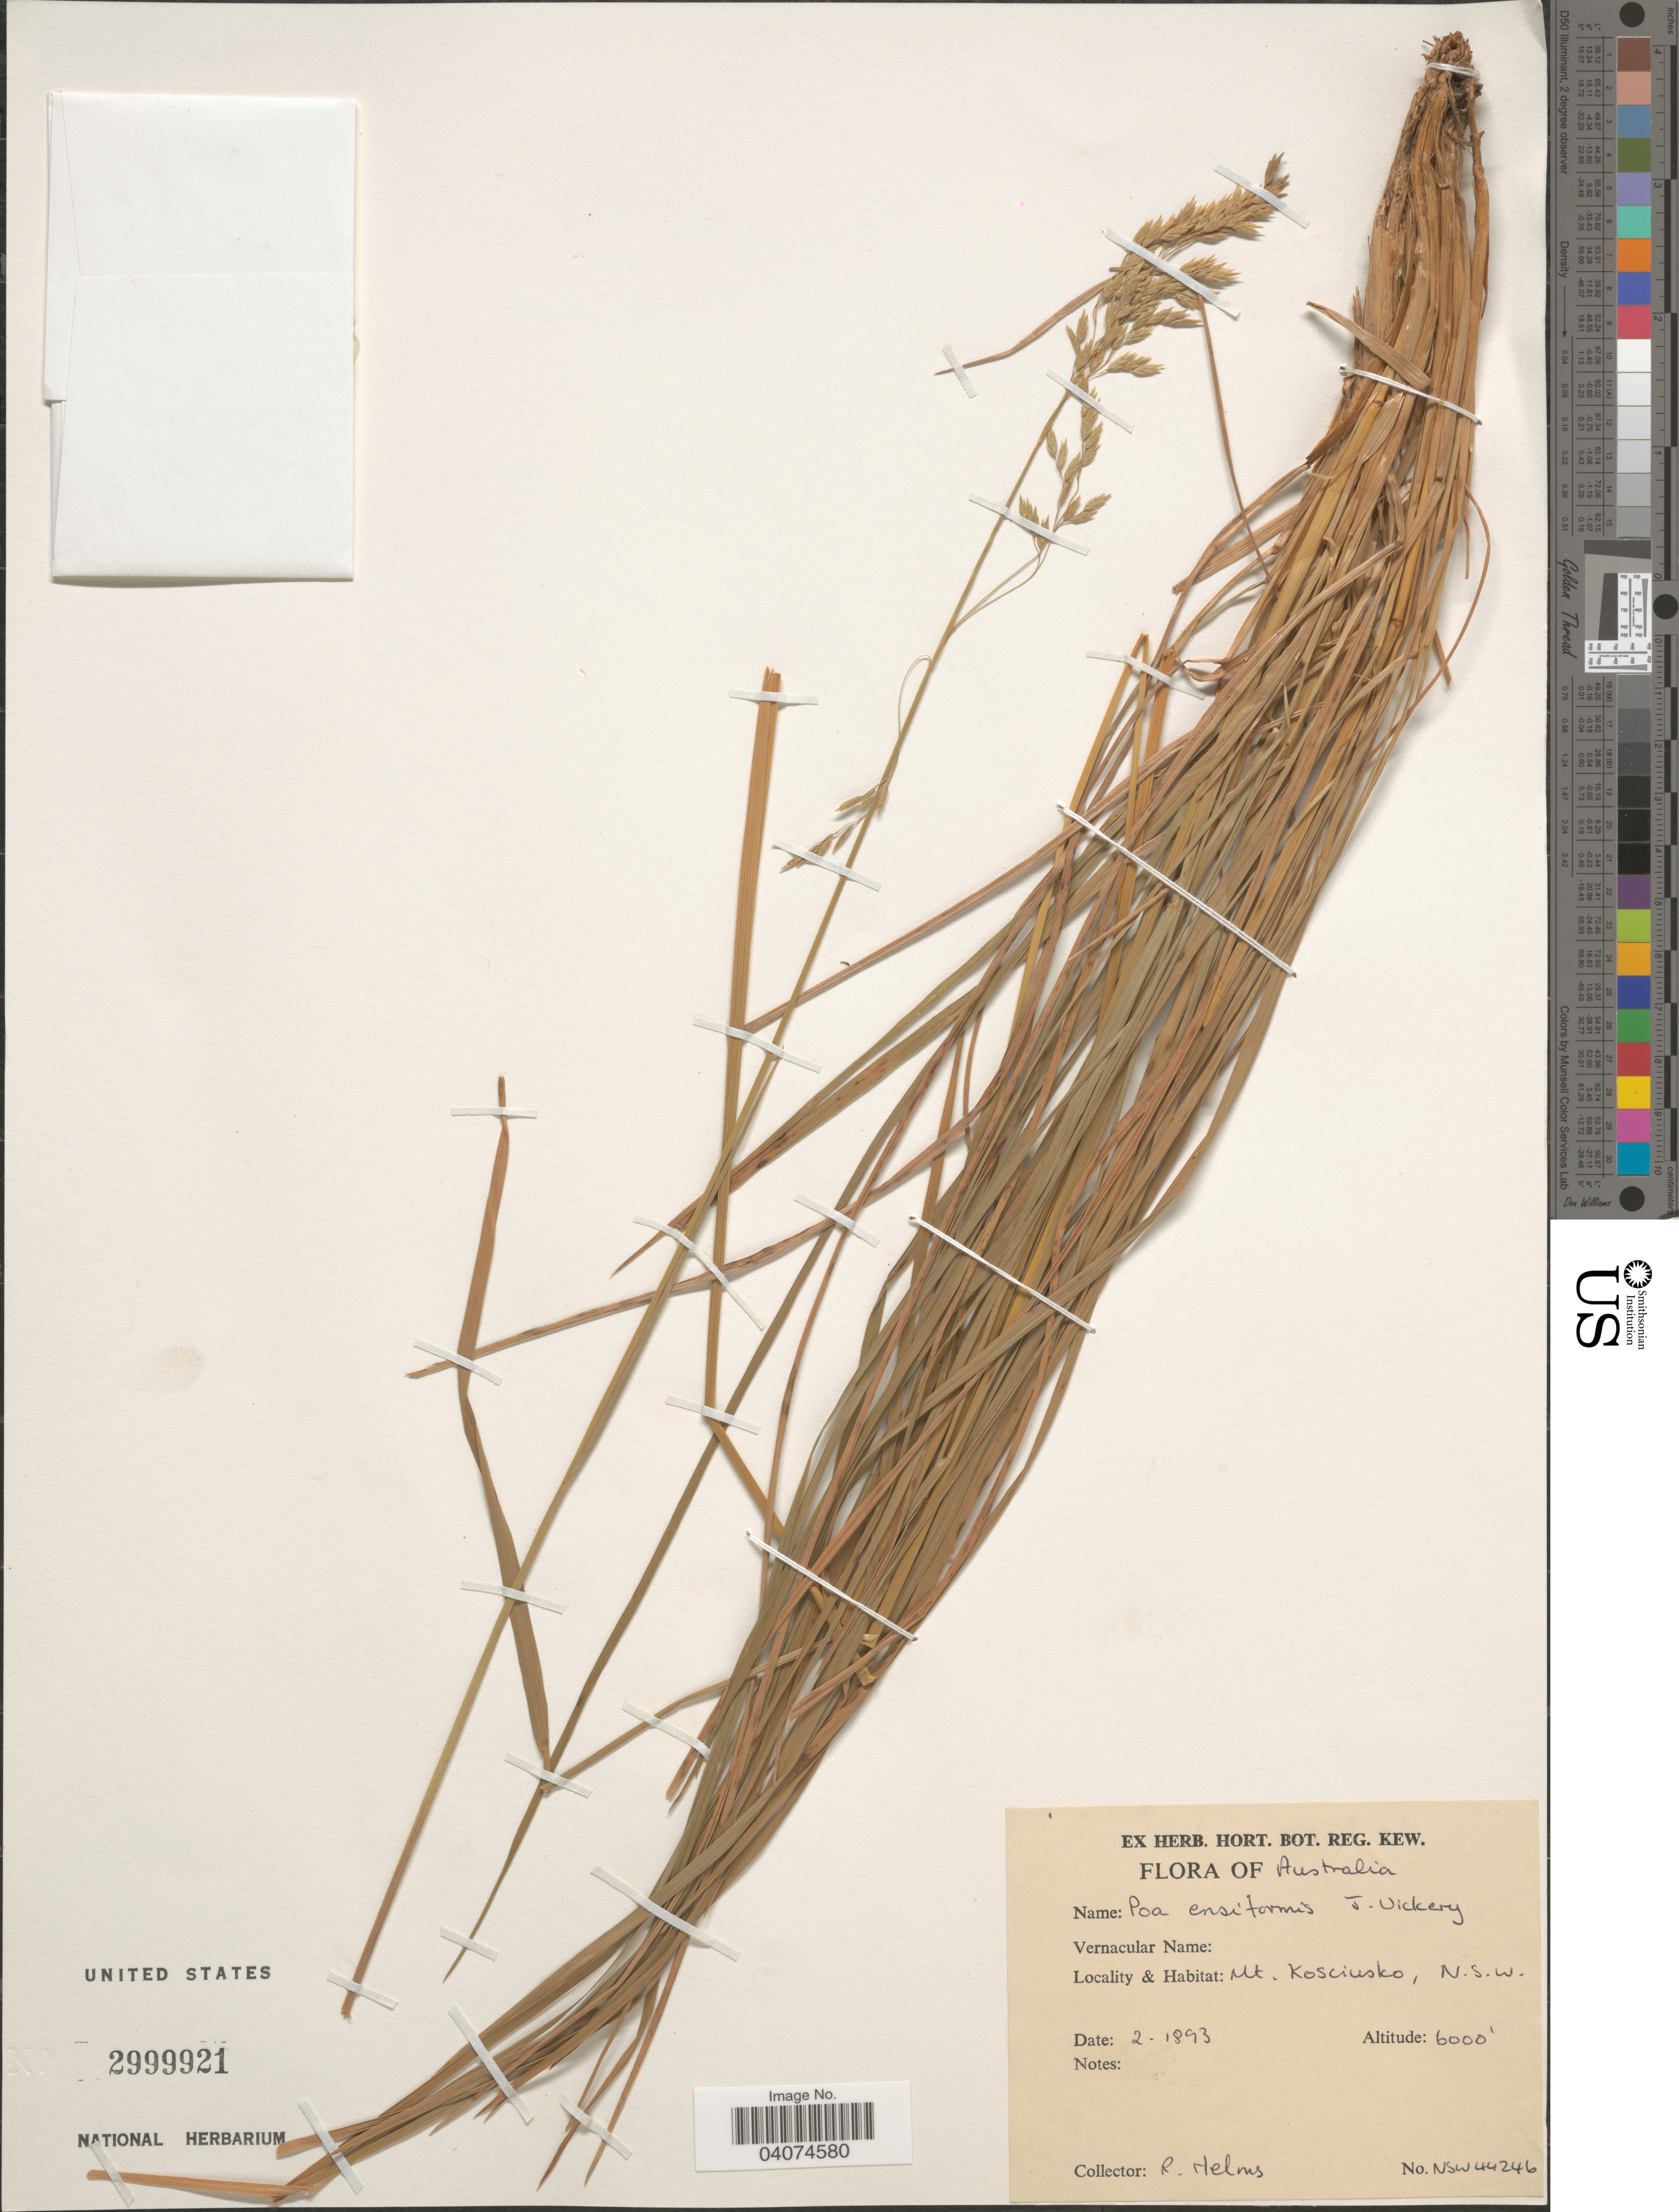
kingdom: Plantae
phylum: Tracheophyta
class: Liliopsida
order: Poales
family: Poaceae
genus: Poa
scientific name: Poa ensiformis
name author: Vickery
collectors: R. Helms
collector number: NSW44246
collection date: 1893-02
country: Australia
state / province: New South Wales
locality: Mt. Kosciusko.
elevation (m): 1829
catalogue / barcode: US 2999921